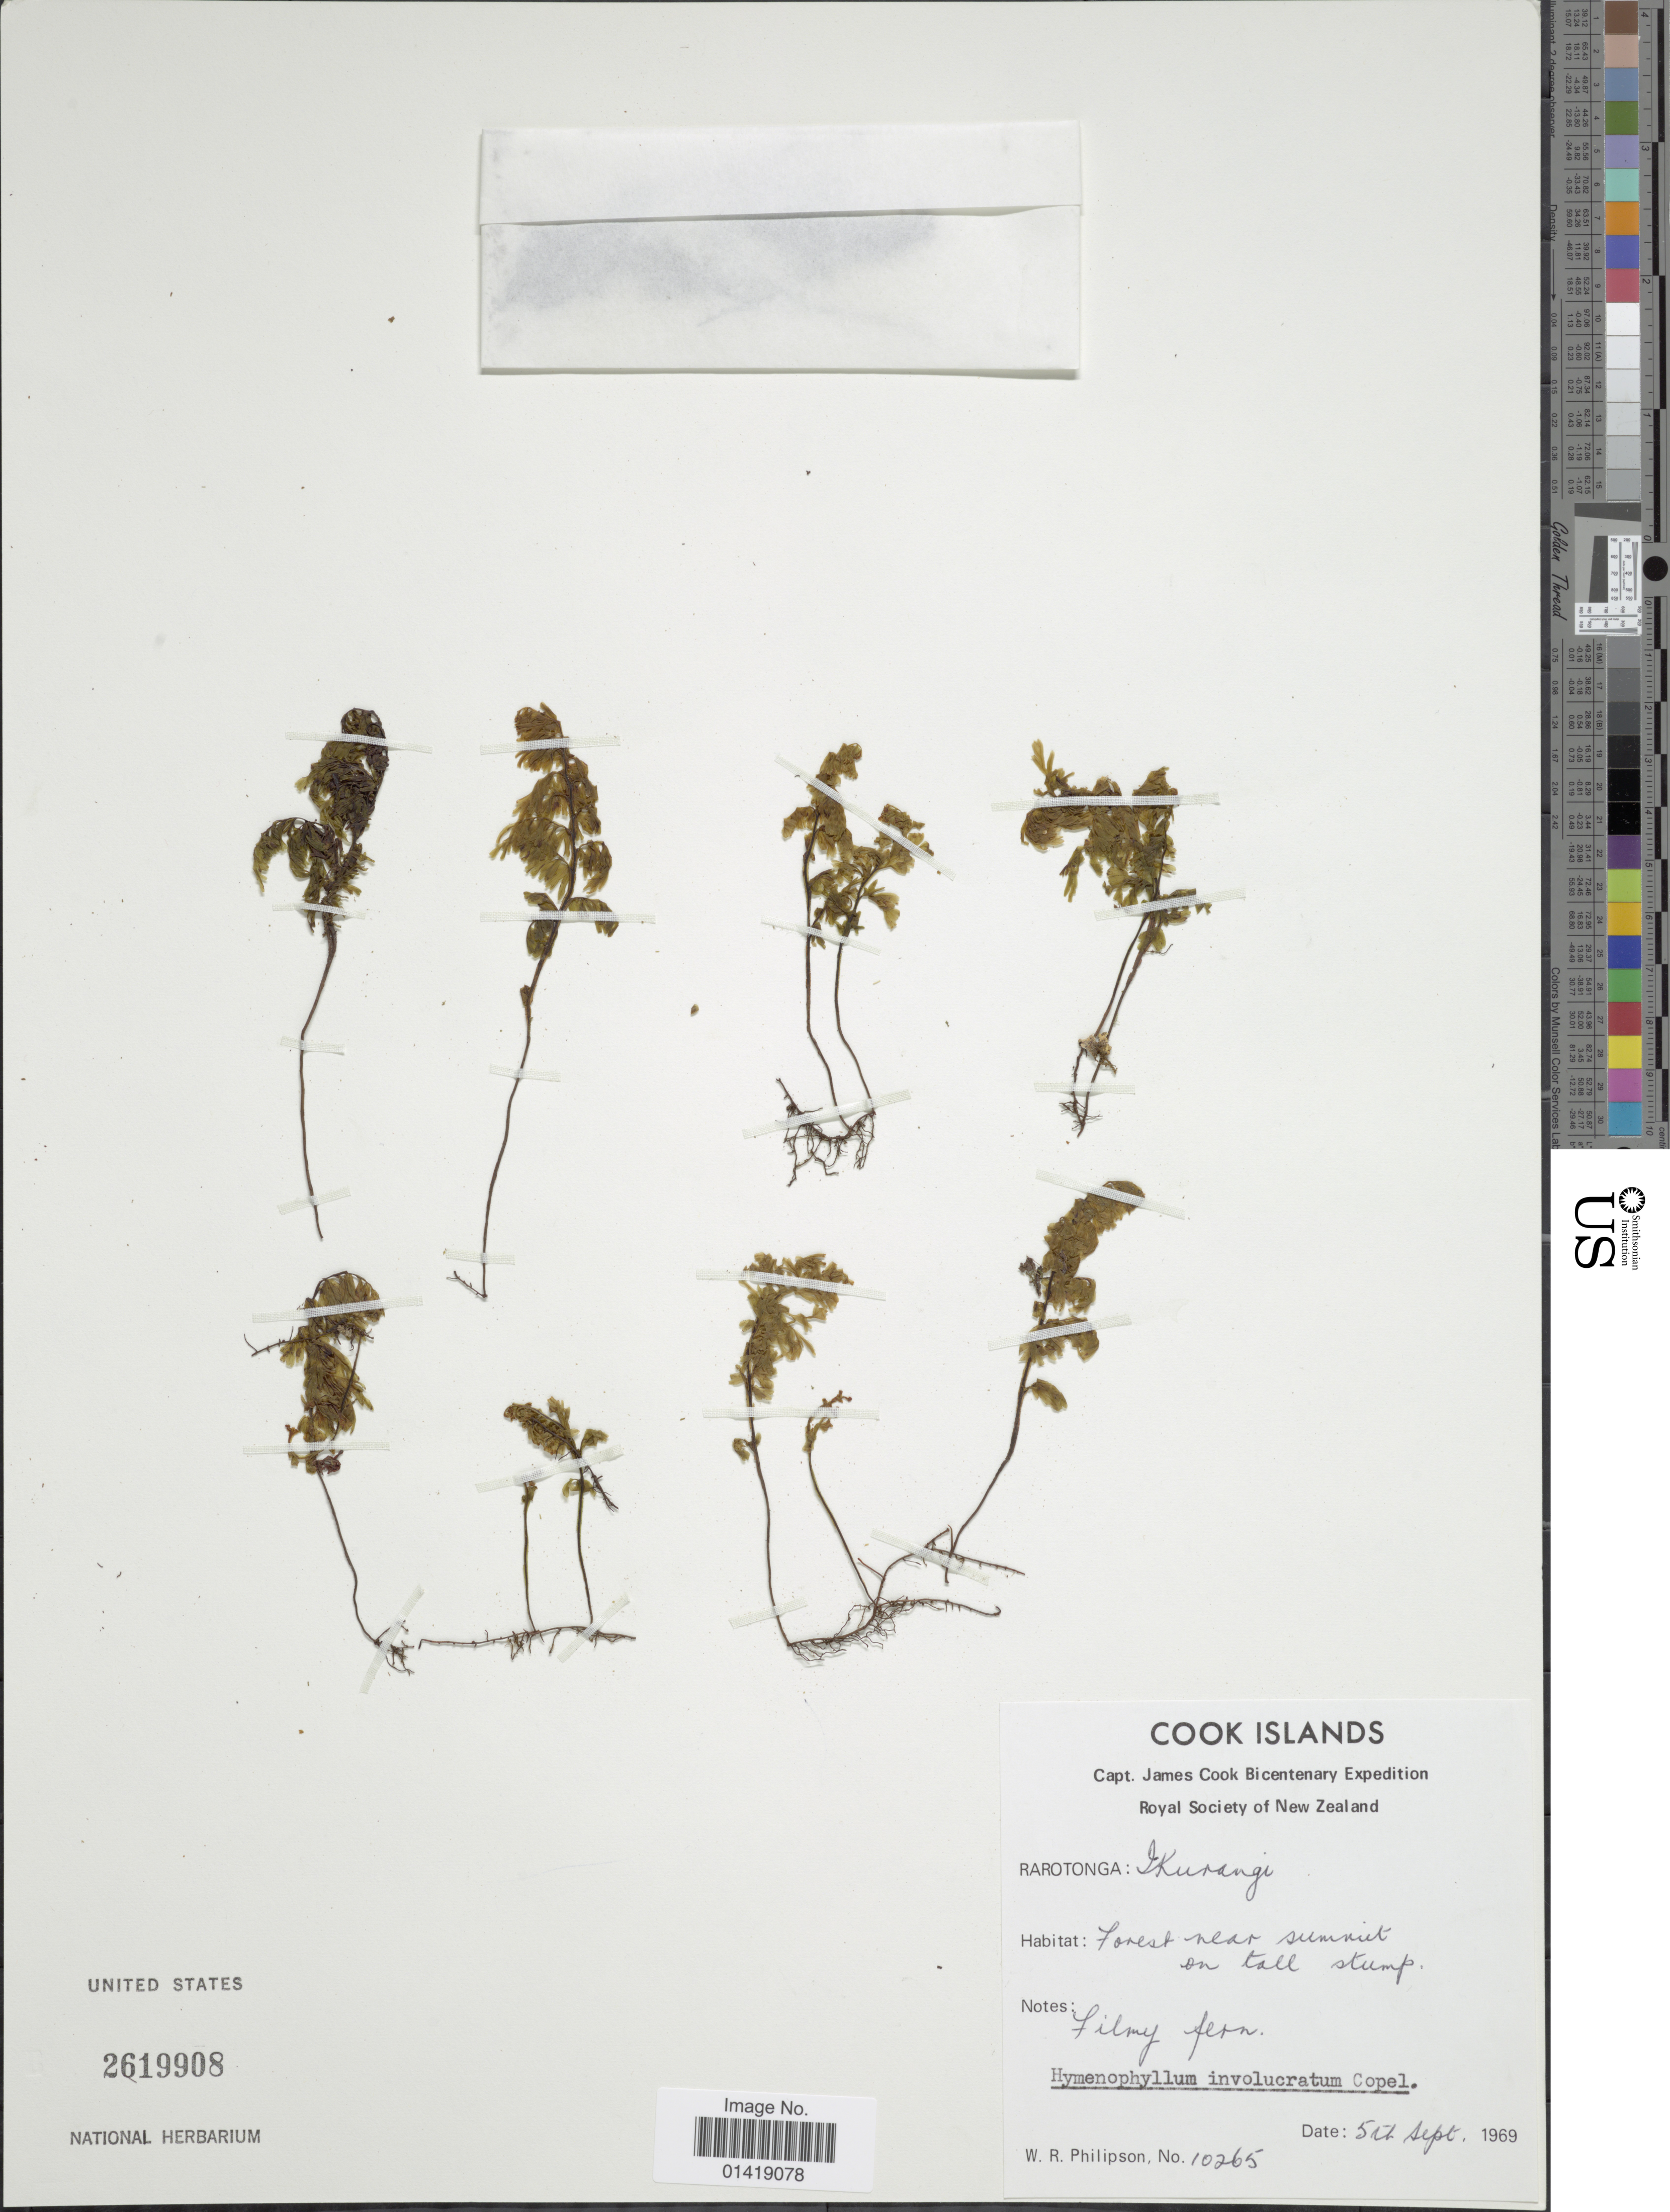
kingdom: Plantae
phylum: Tracheophyta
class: Polypodiopsida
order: Hymenophyllales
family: Hymenophyllaceae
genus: Hymenophyllum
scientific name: Hymenophyllum involucratum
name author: Copel.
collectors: W. R. Philipson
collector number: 10265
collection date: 1969-09-05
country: Cook Islands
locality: Royal Society of New Zealand, Rraotonga Ikurangi [interpreted]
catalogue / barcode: US 2619908